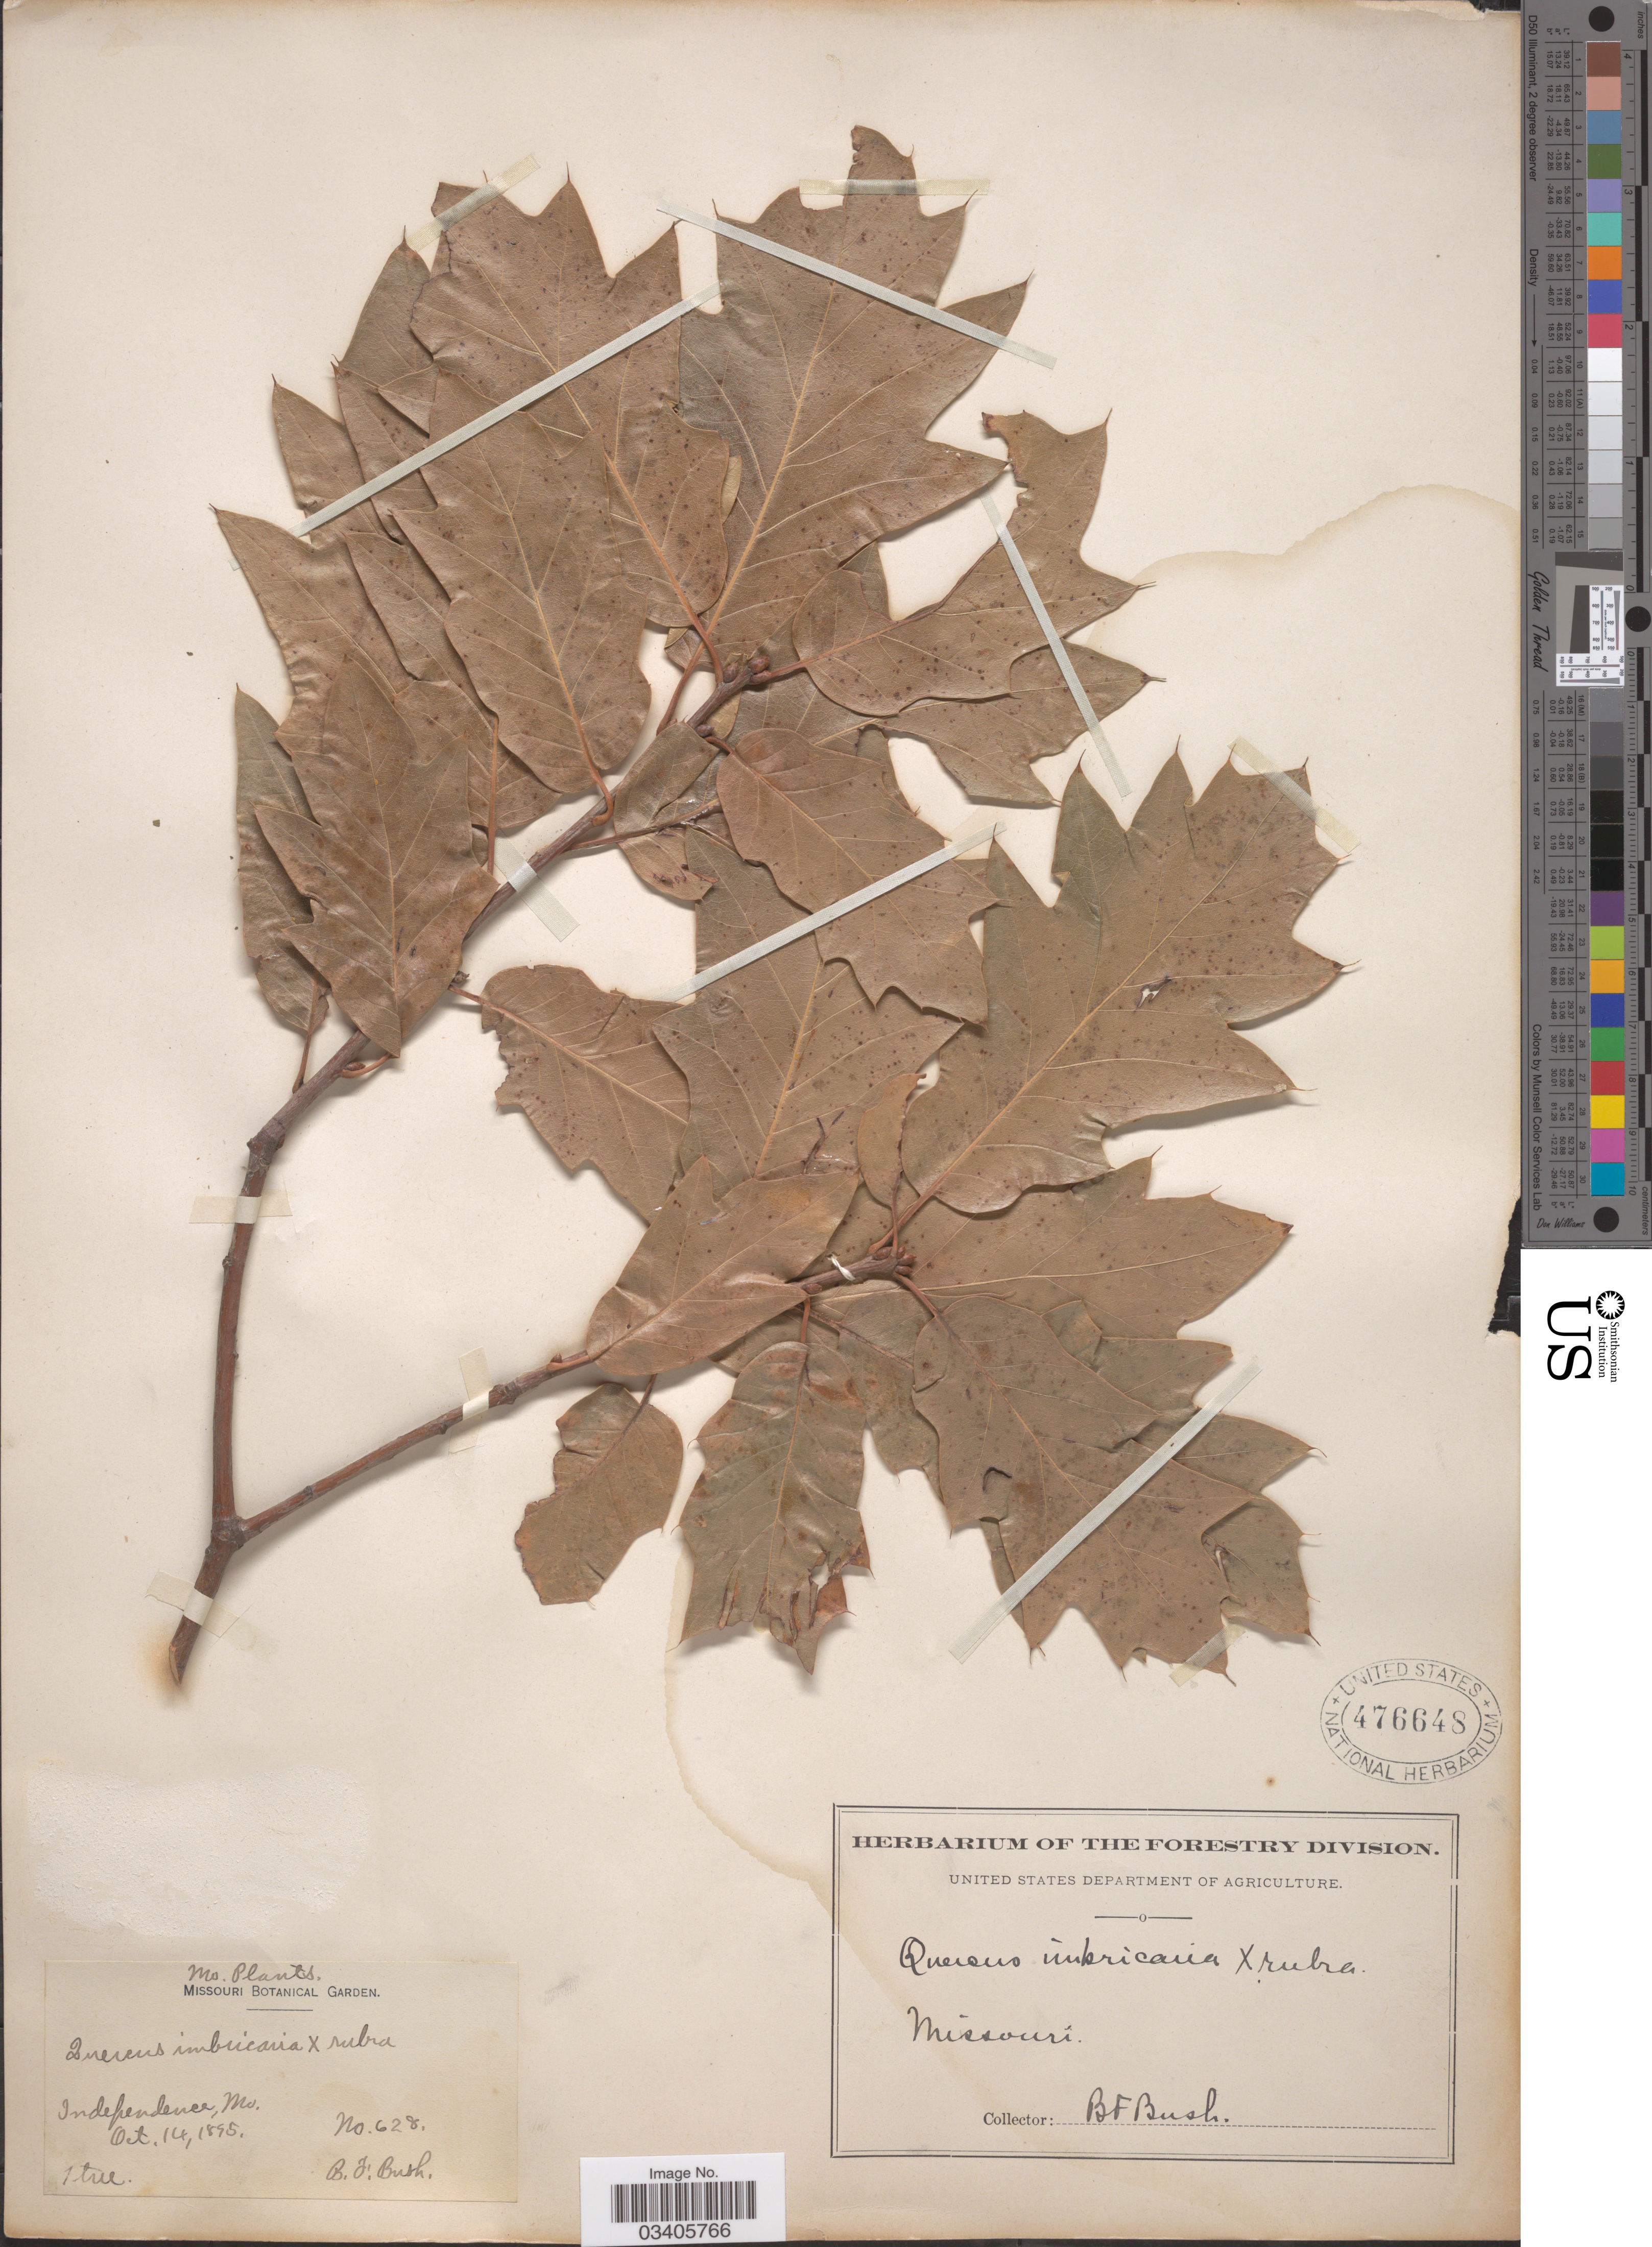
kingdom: Plantae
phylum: Tracheophyta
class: Magnoliopsida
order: Fagales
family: Fagaceae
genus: Quercus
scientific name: Quercus rubra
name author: L.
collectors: B. F. Bush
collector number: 628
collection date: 1895-10-14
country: United States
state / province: Missouri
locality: Independence.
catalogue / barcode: US 476648